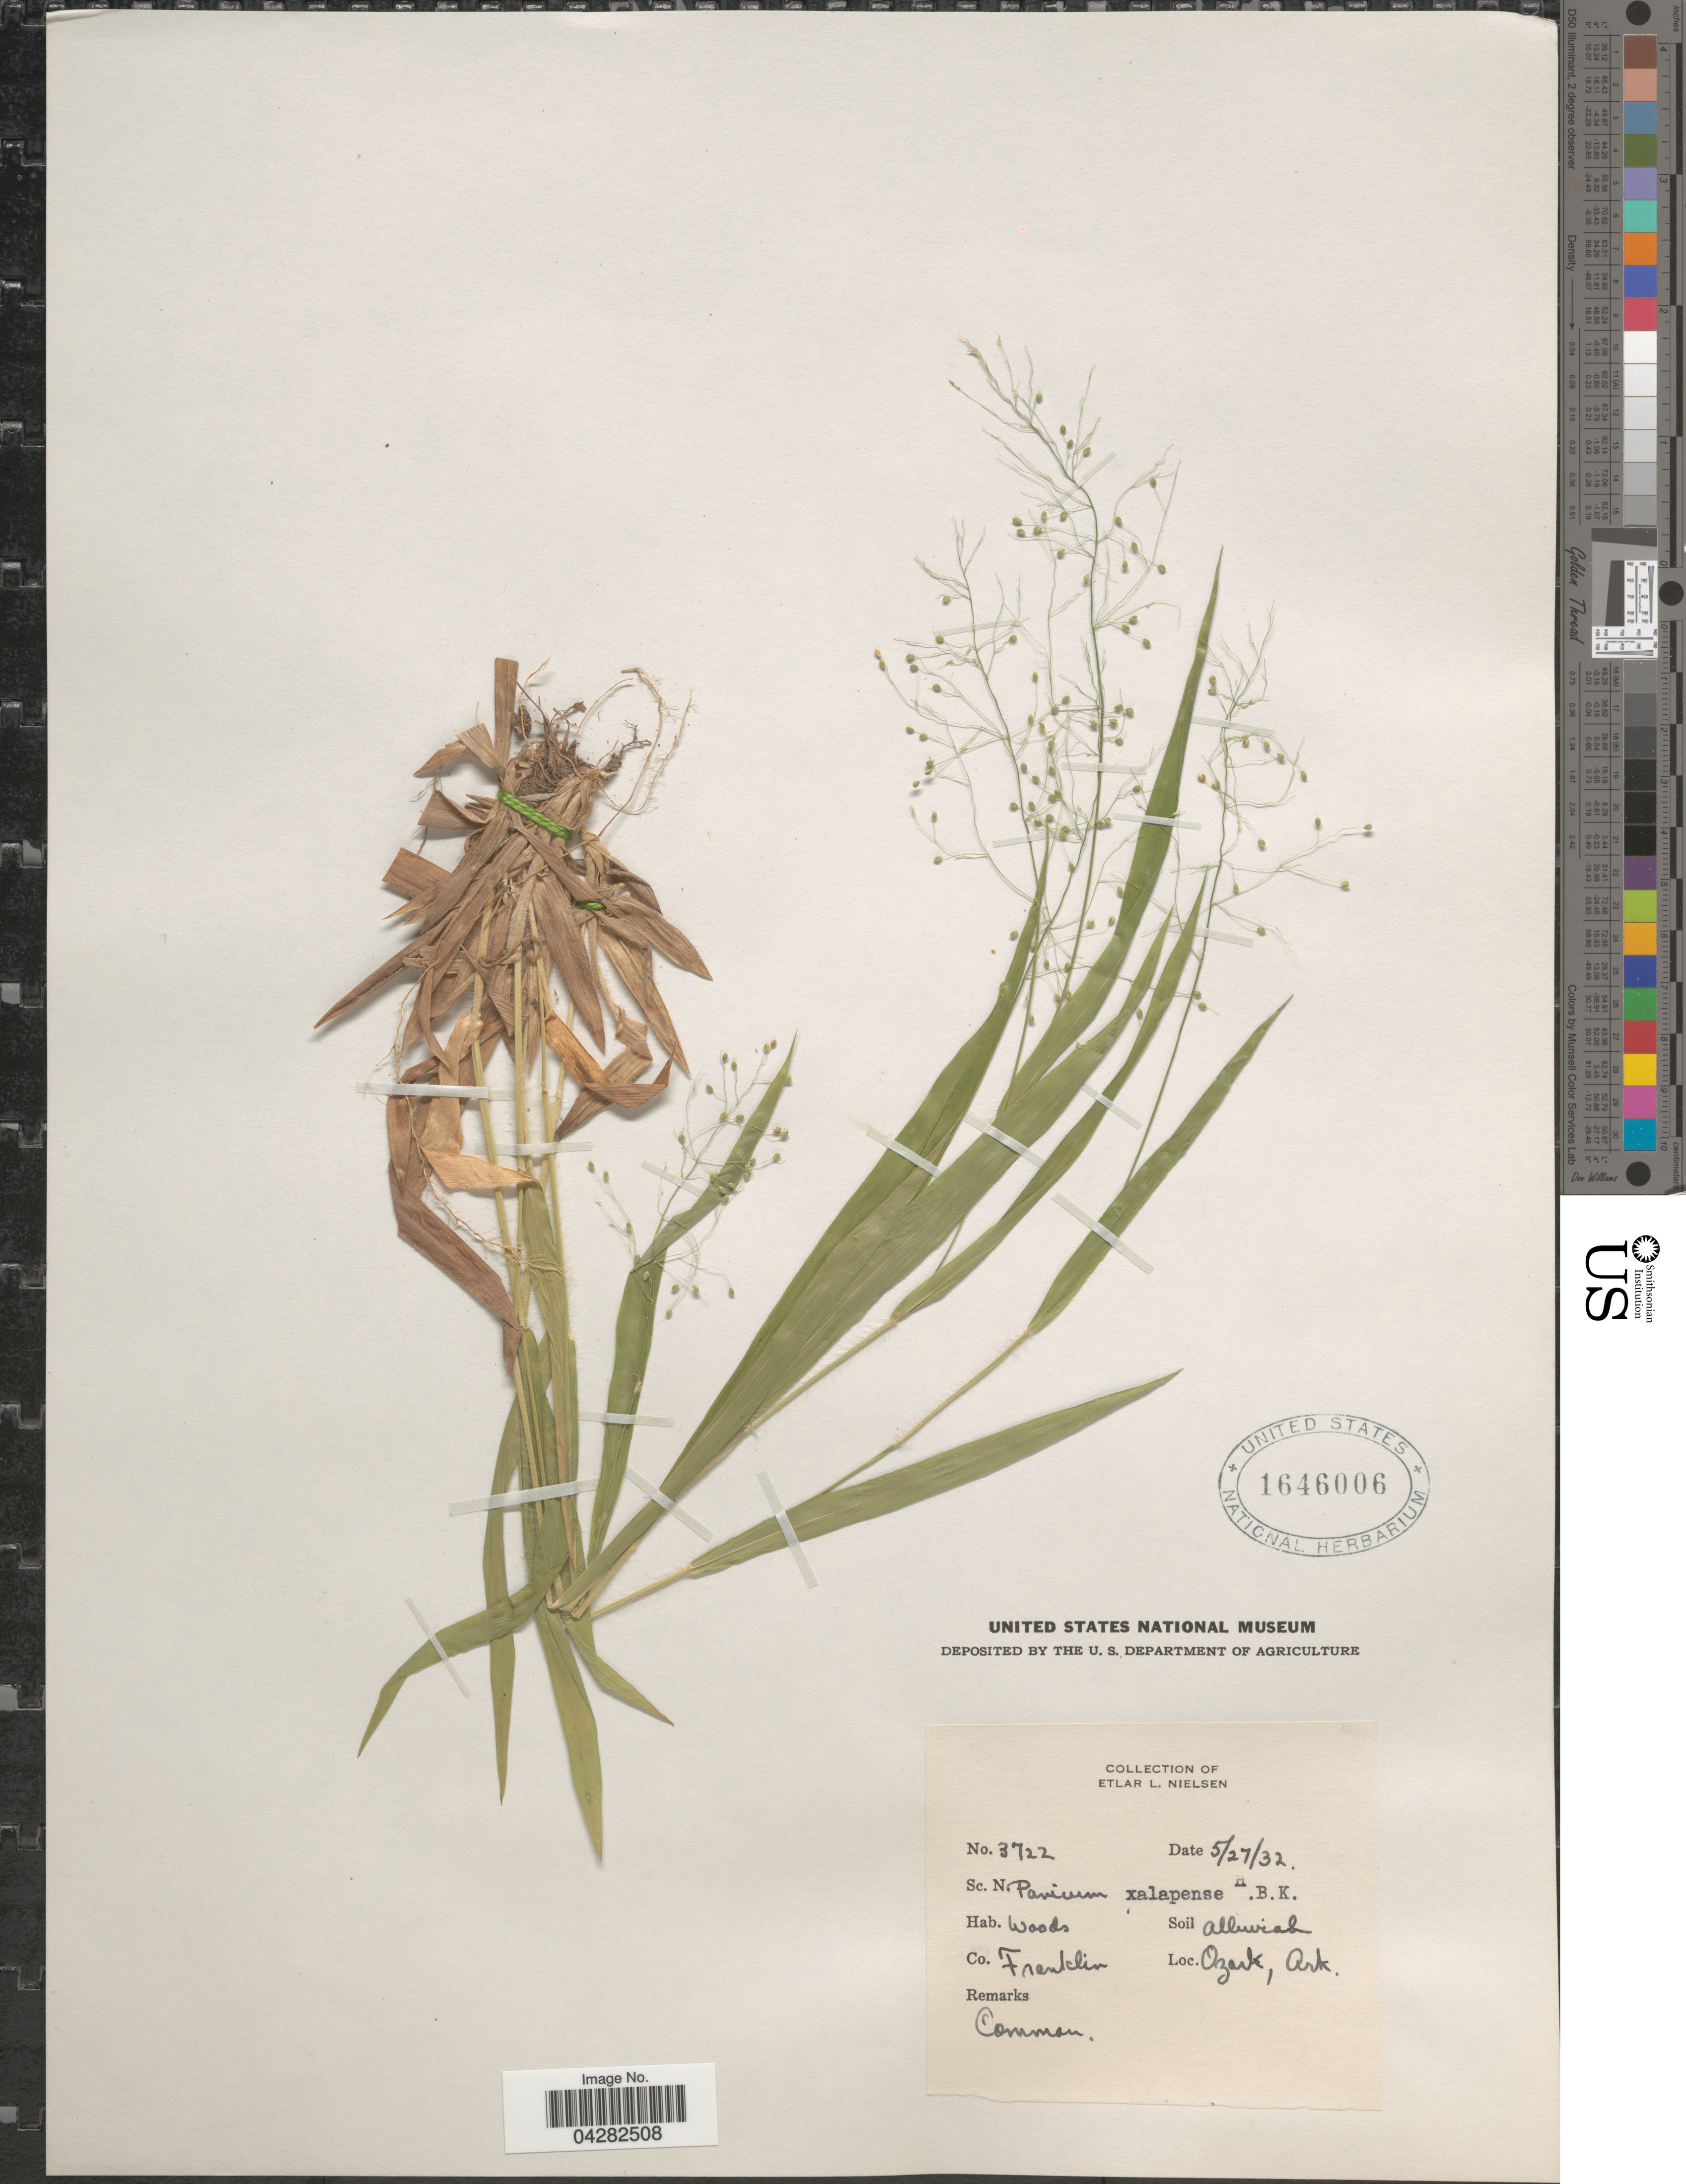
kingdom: Plantae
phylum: Tracheophyta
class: Liliopsida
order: Poales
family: Poaceae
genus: Dichanthelium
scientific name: Dichanthelium laxiflorum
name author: (Lam.) Gould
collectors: E. L. Nielsen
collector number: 3722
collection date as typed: Transcribed d/m/y: 27/5/32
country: United States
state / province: Arkansas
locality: Co. Franklin. Ozark.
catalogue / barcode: US 1646006